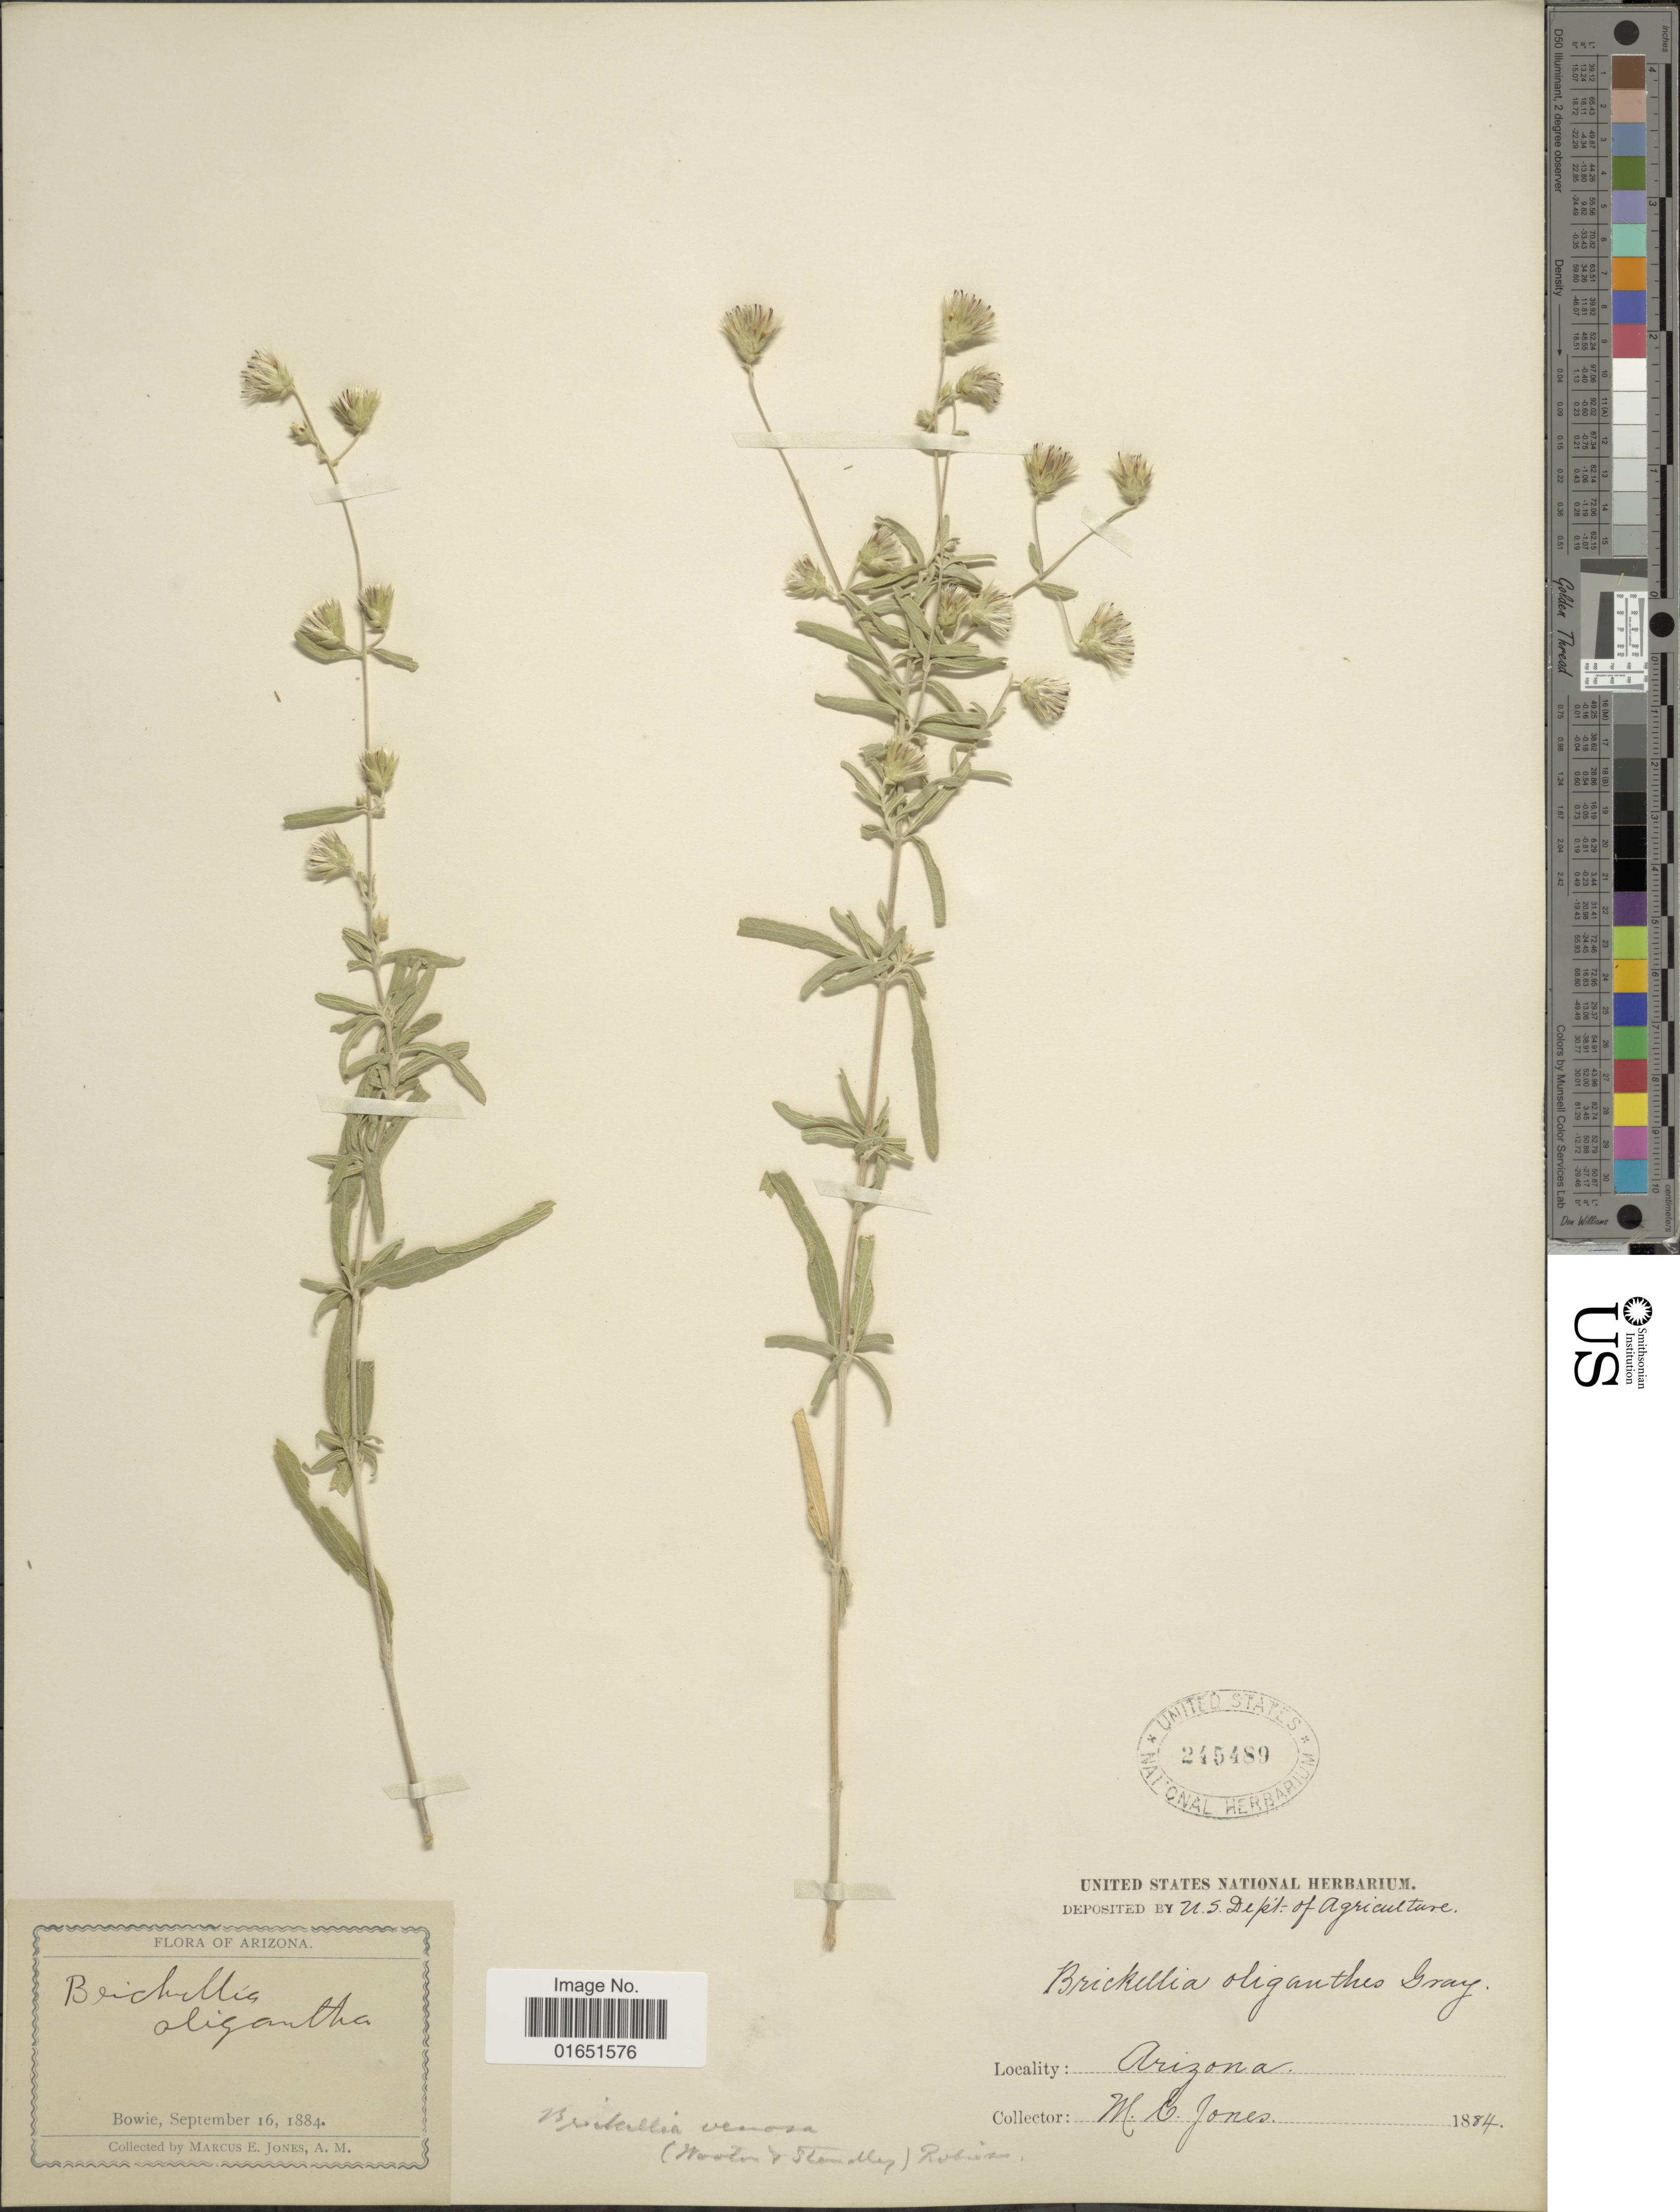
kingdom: Plantae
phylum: Tracheophyta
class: Magnoliopsida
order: Asterales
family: Asteraceae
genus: Brickellia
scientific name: Brickellia venosa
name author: (Wooton & Standl.) B.L. Rob.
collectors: M. E. Jones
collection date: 1884-09-16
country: United States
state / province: Arizona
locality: Bowie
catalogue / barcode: US 245489